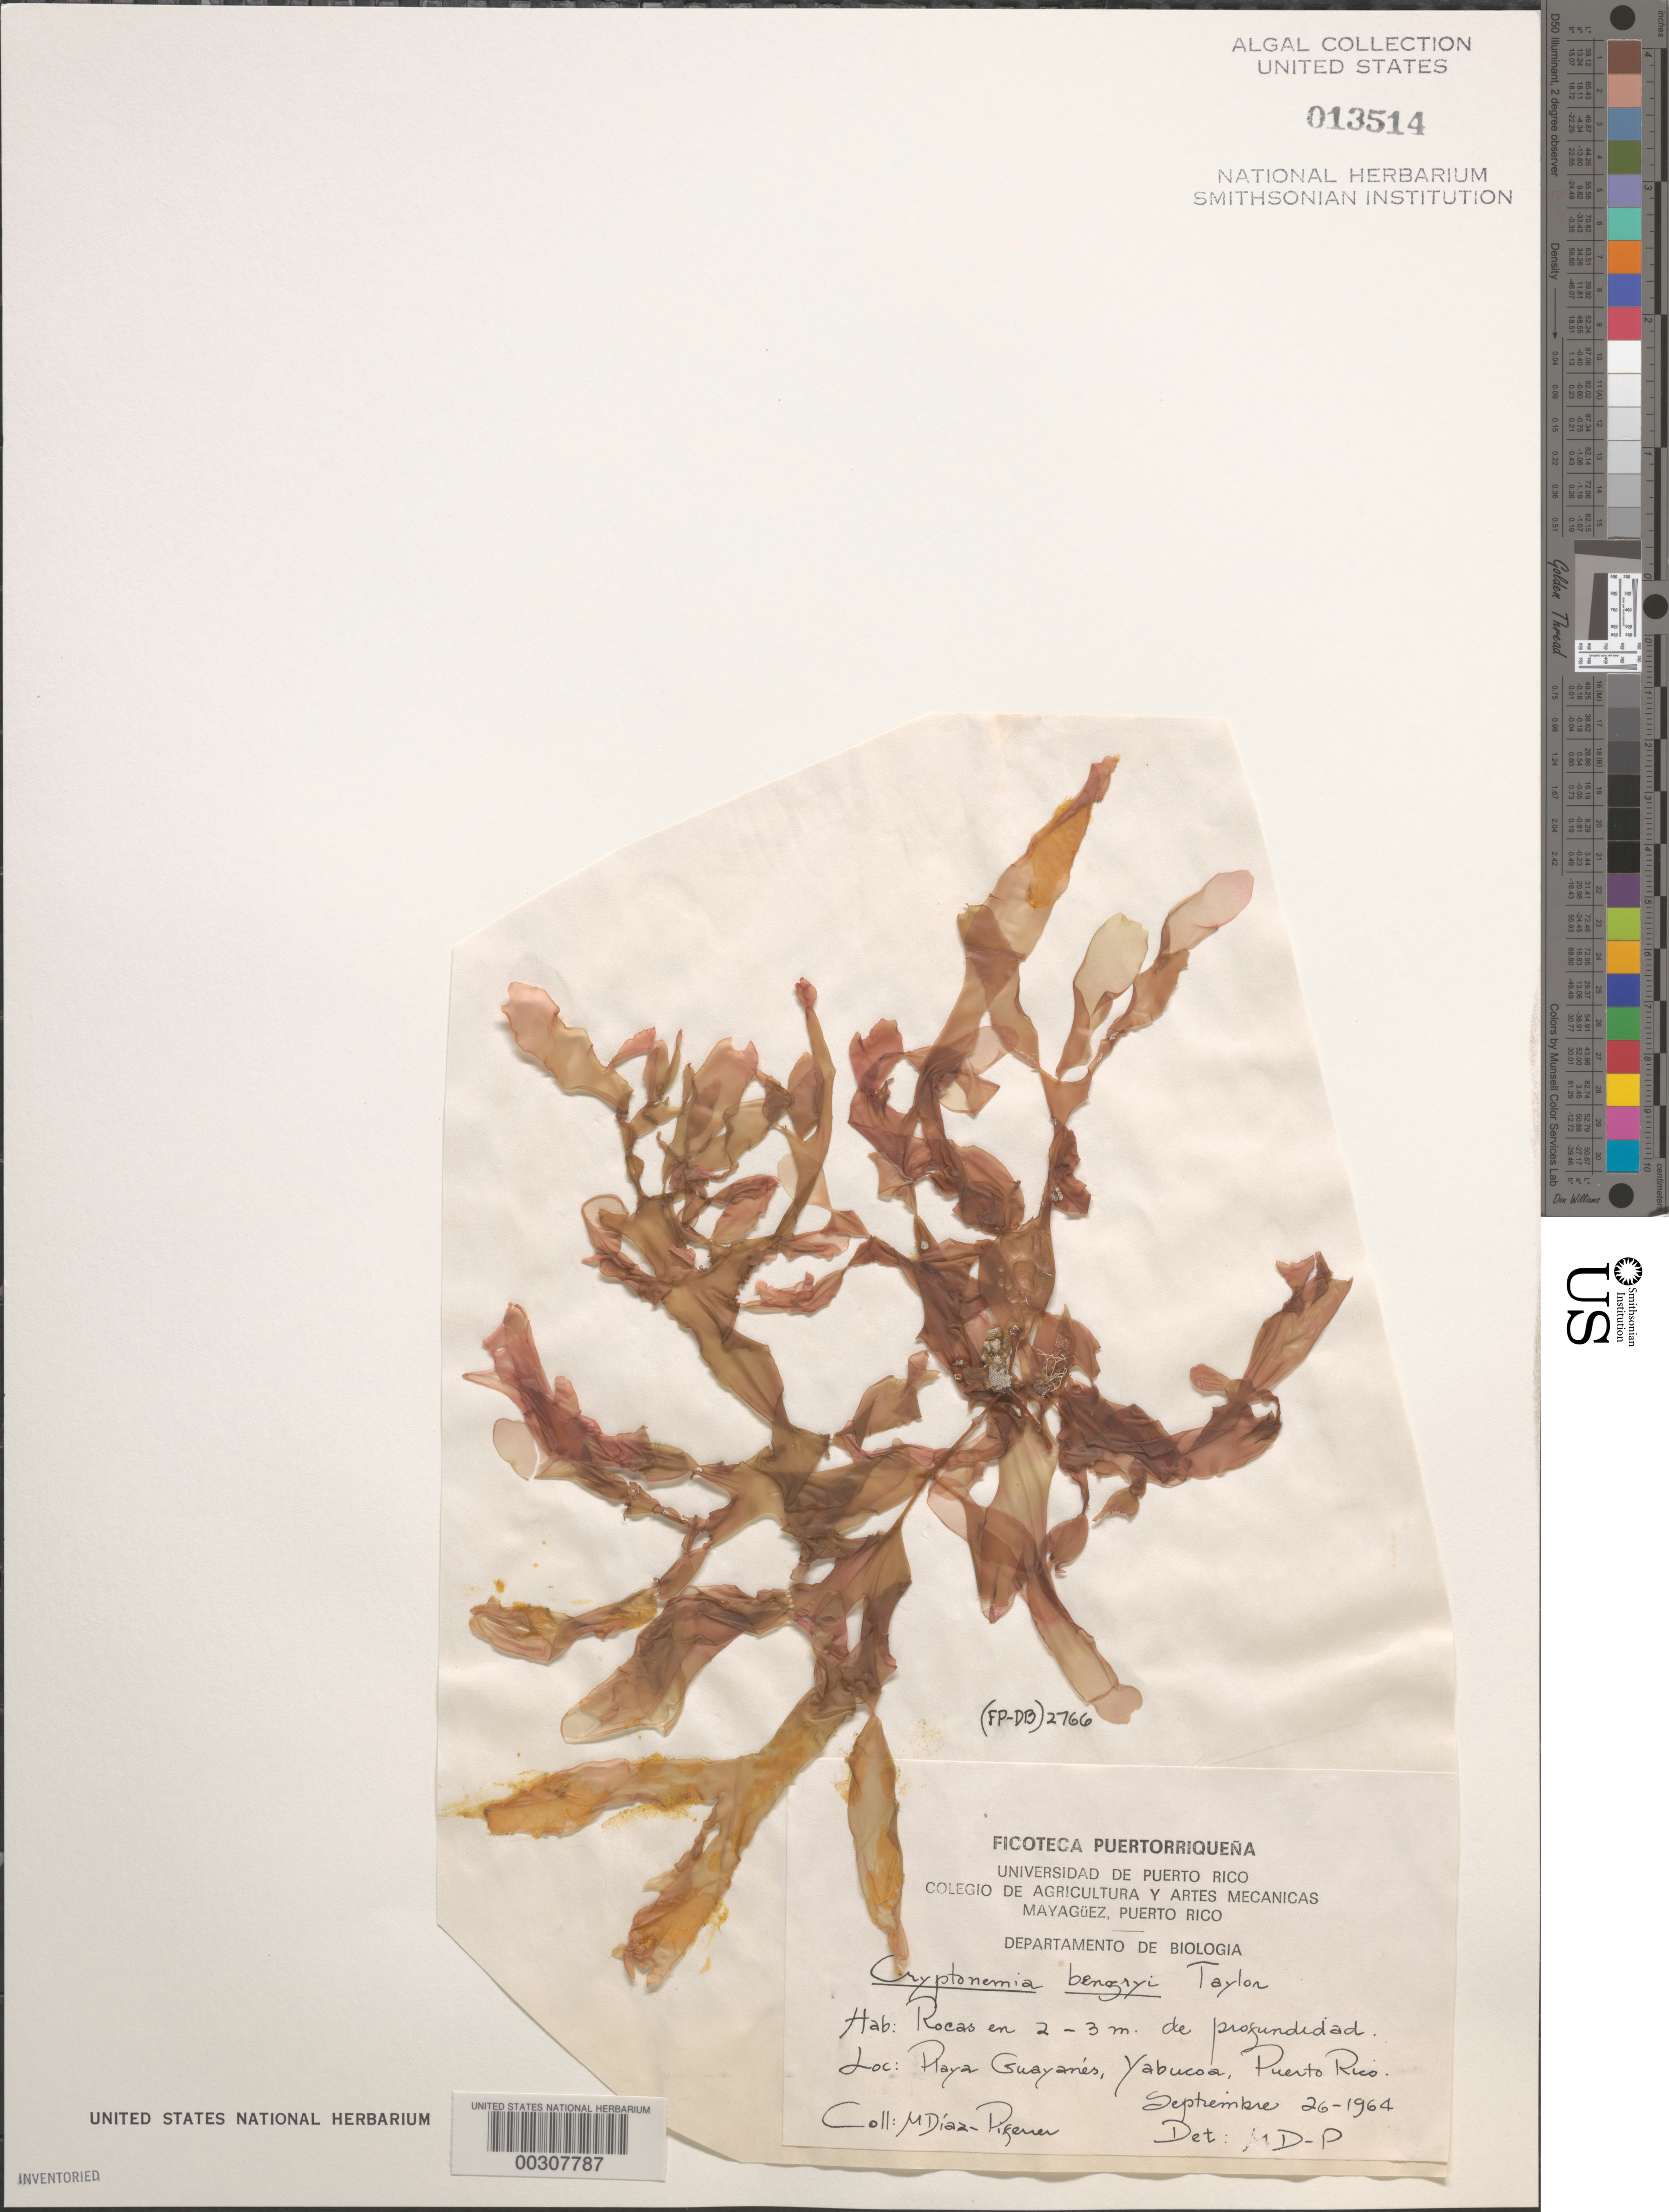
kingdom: Plantae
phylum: Rhodophyta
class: Florideophyceae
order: Halymeniales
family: Halymeniaceae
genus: Cryptonemia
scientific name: Cryptonemia bengryi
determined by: Diaz-Piferrer, M.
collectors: M. Diaz-Piferrer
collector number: (fp-db) 2766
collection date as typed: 26 Sep 1964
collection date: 1964-09-26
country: Puerto Rico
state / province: Yabucoa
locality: Playa Guayanes, Puerto Yabucoa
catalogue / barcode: US 13514